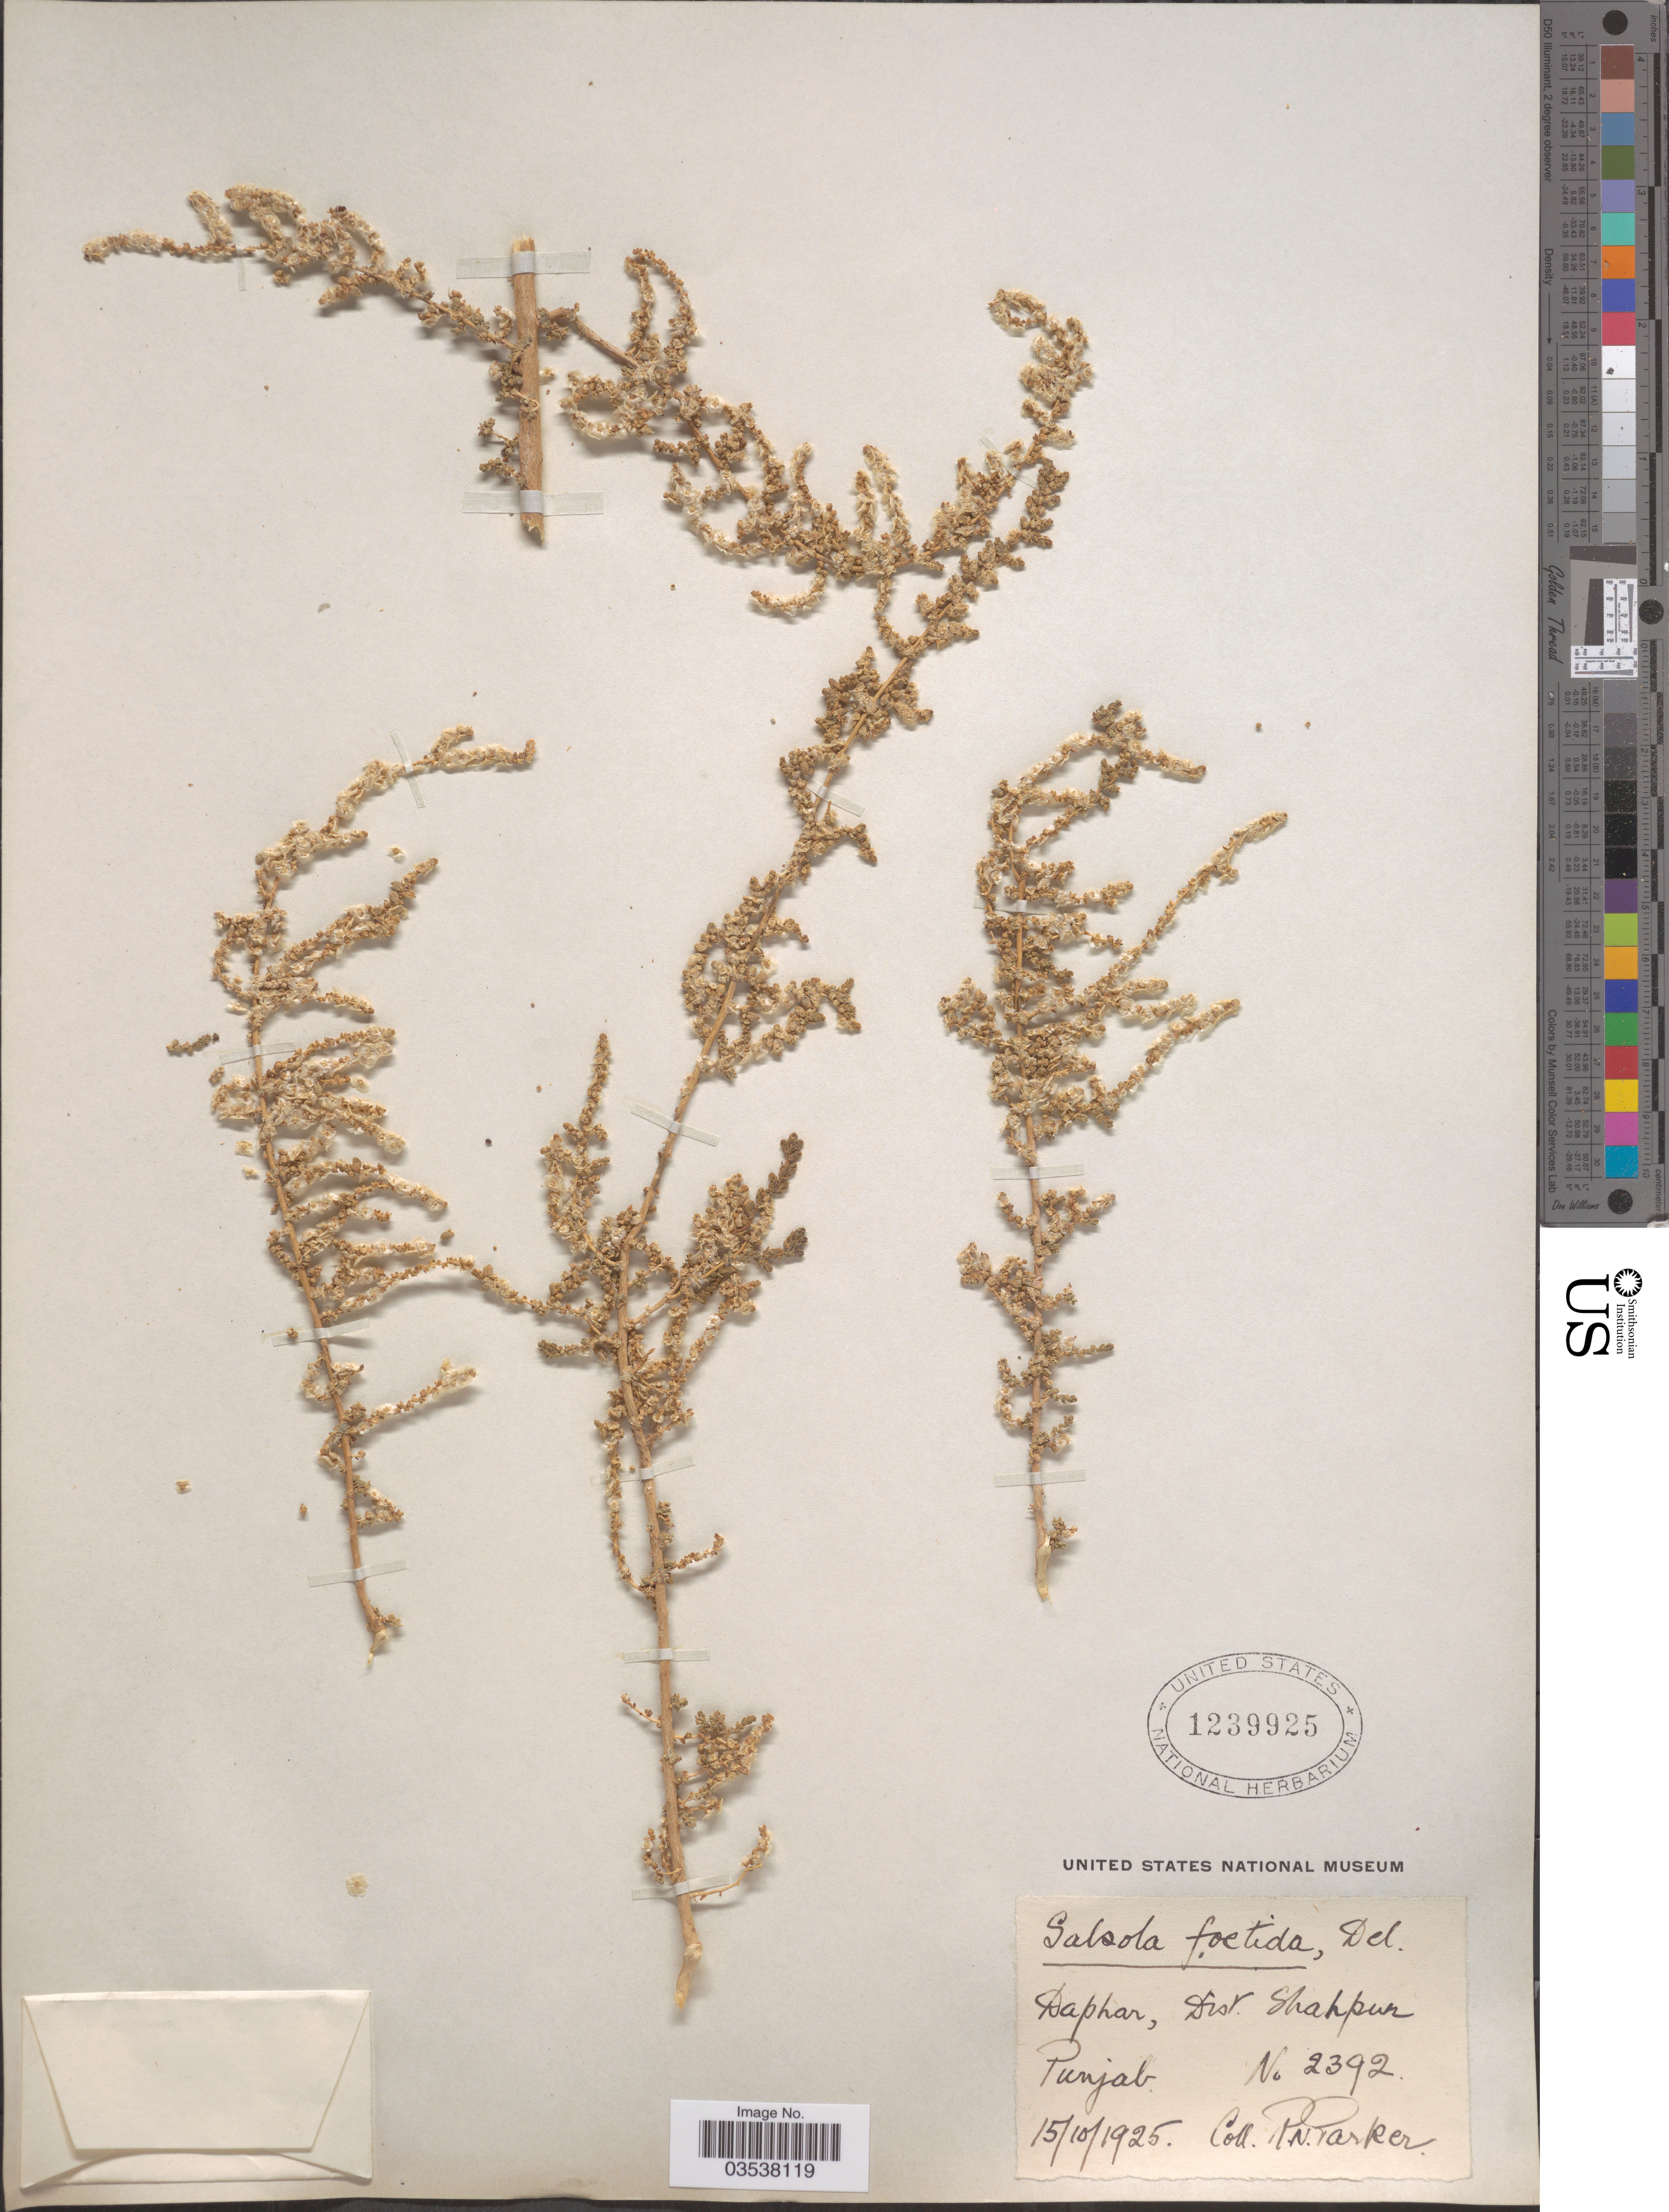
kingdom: Plantae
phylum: Tracheophyta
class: Magnoliopsida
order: Caryophyllales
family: Amaranthaceae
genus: Caroxylon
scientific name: Caroxylon imbricatum var. imbricatum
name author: (Forssk.) Moq.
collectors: R. N. Parker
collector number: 2392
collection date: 1925-10-15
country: Pakistan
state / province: Punjab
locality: Daphar, Dist. Shahpur.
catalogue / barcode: US 1239925